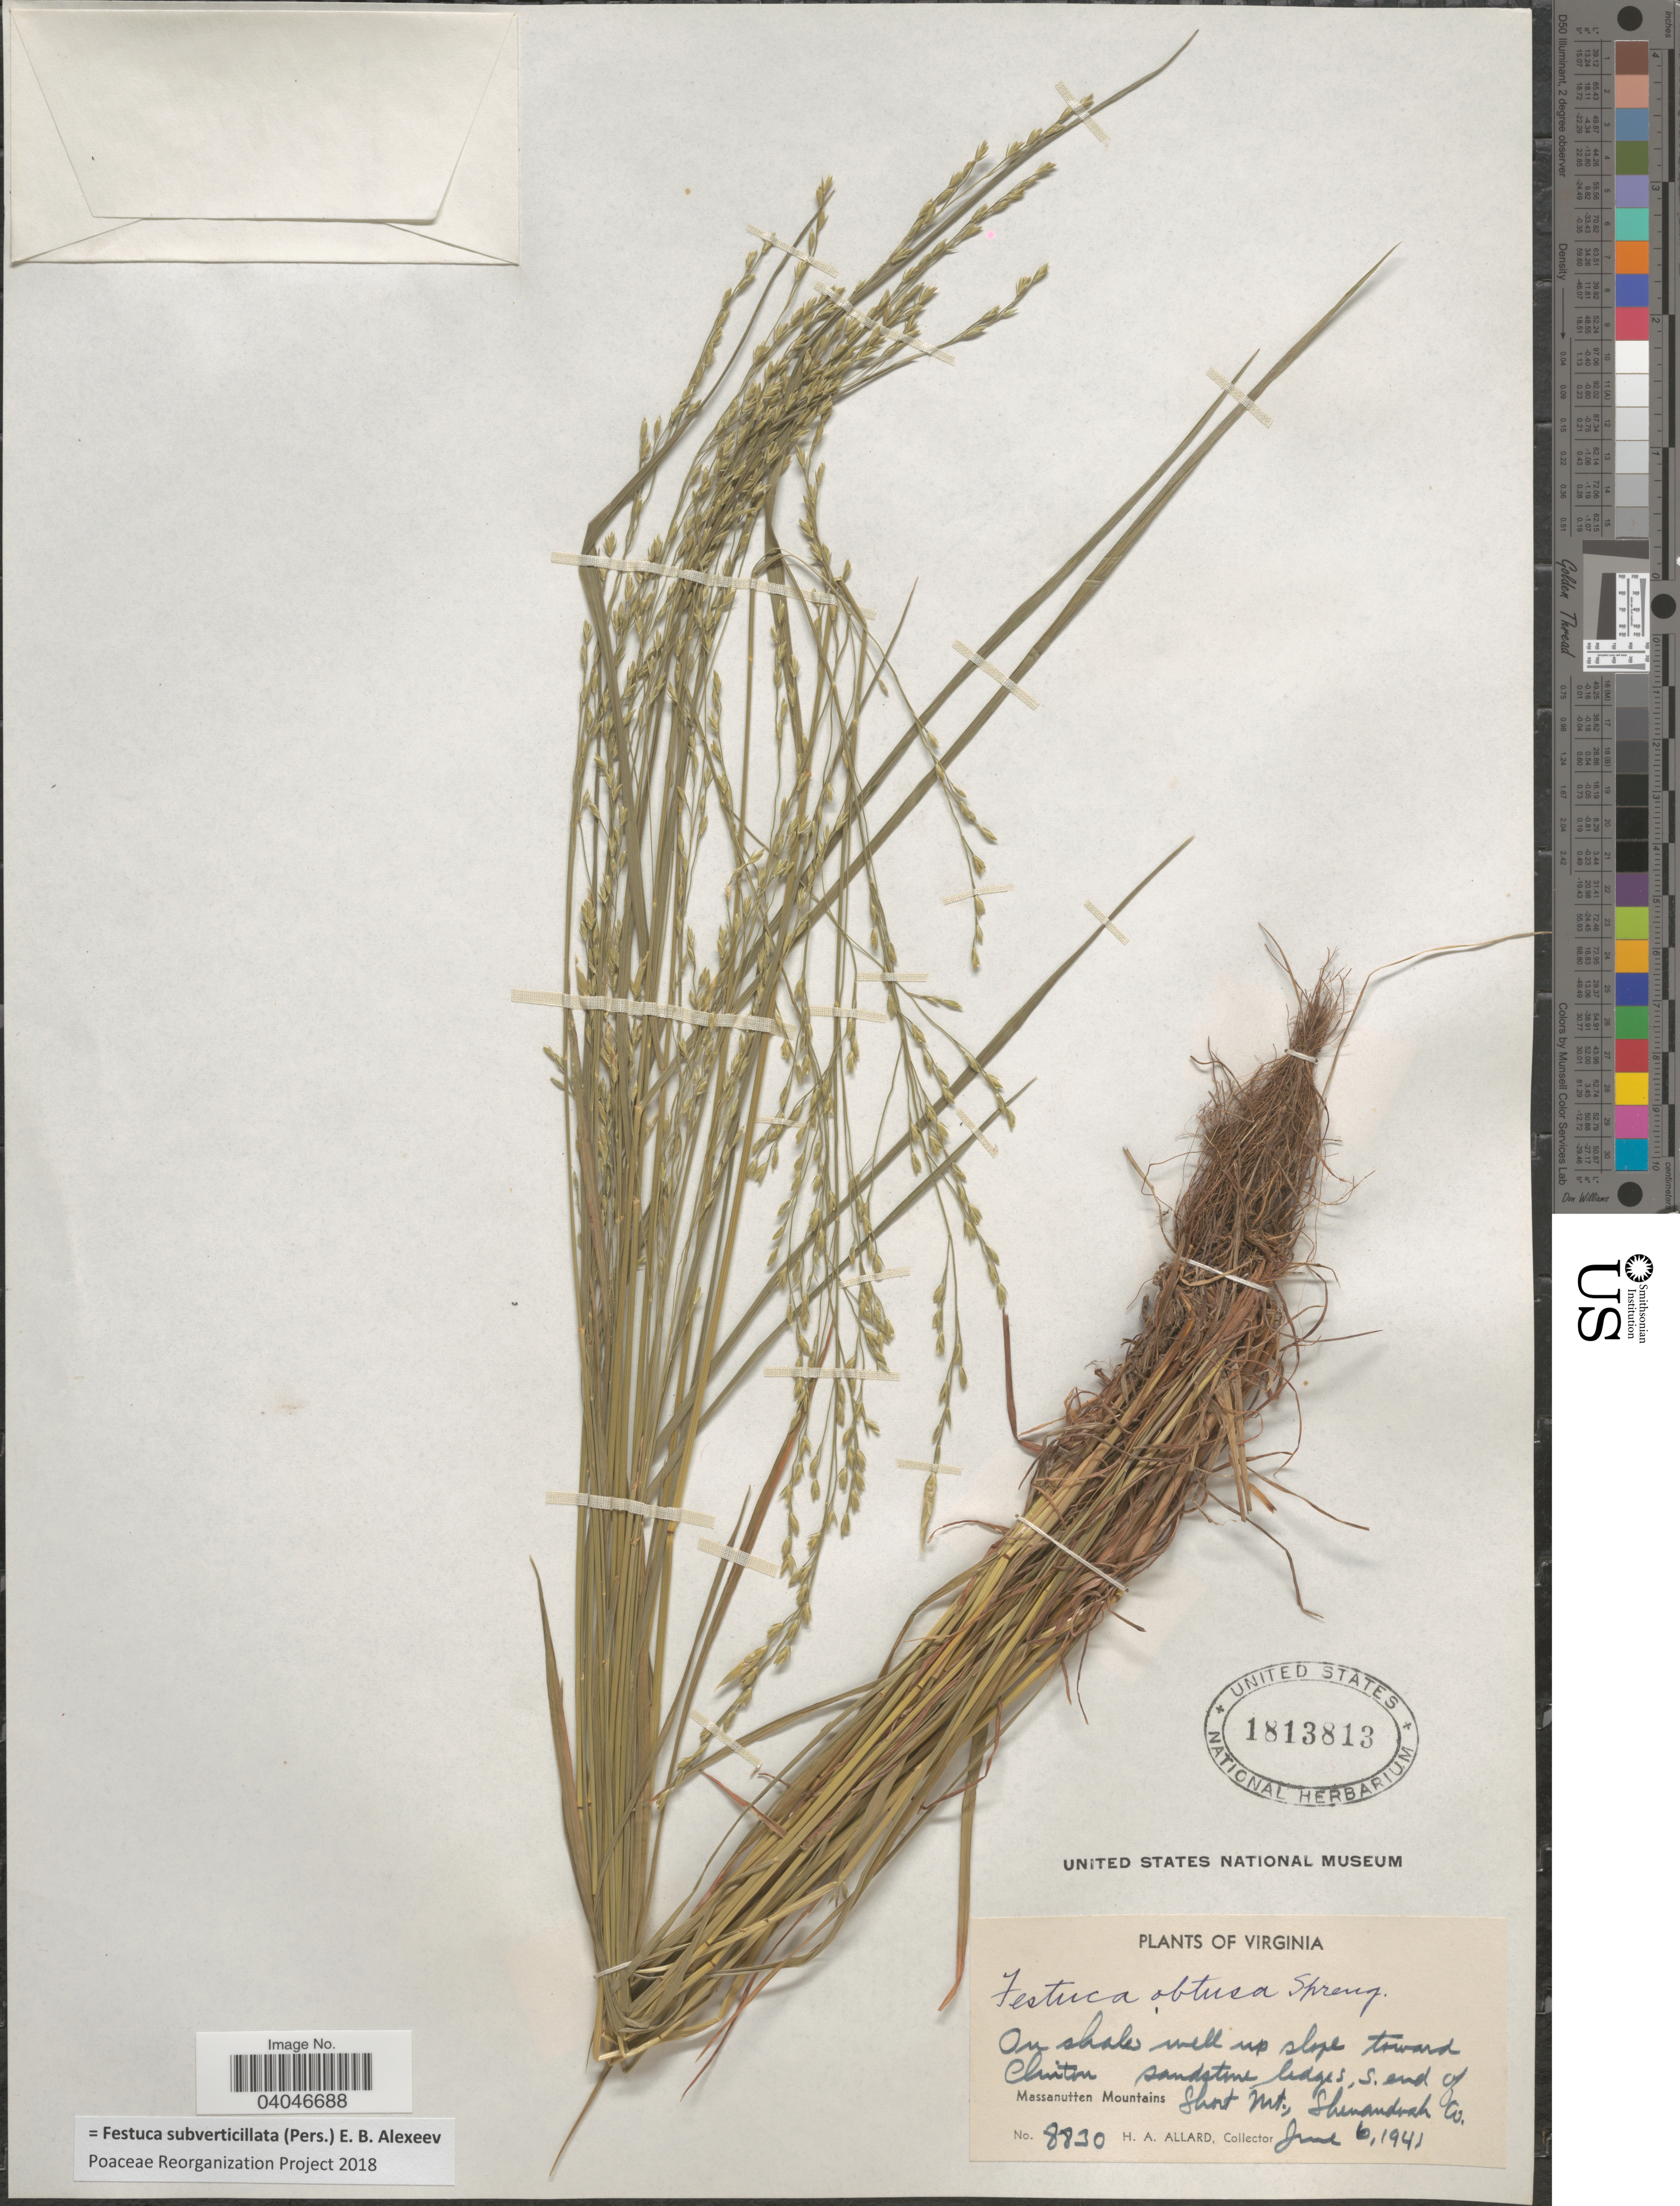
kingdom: Plantae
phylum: Tracheophyta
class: Liliopsida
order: Poales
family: Poaceae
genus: Festuca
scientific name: Festuca subverticillata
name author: (Pers.) E.B. Alexeev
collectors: H. A. Allard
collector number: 8830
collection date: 1941-06-06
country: United States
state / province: Virginia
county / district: Shenandoah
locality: On shales well up slope toward Clinton sandstone ledges, S. end of Short Mt., Shenandoah Co. Massanutten Mountains.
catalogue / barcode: US 1813813